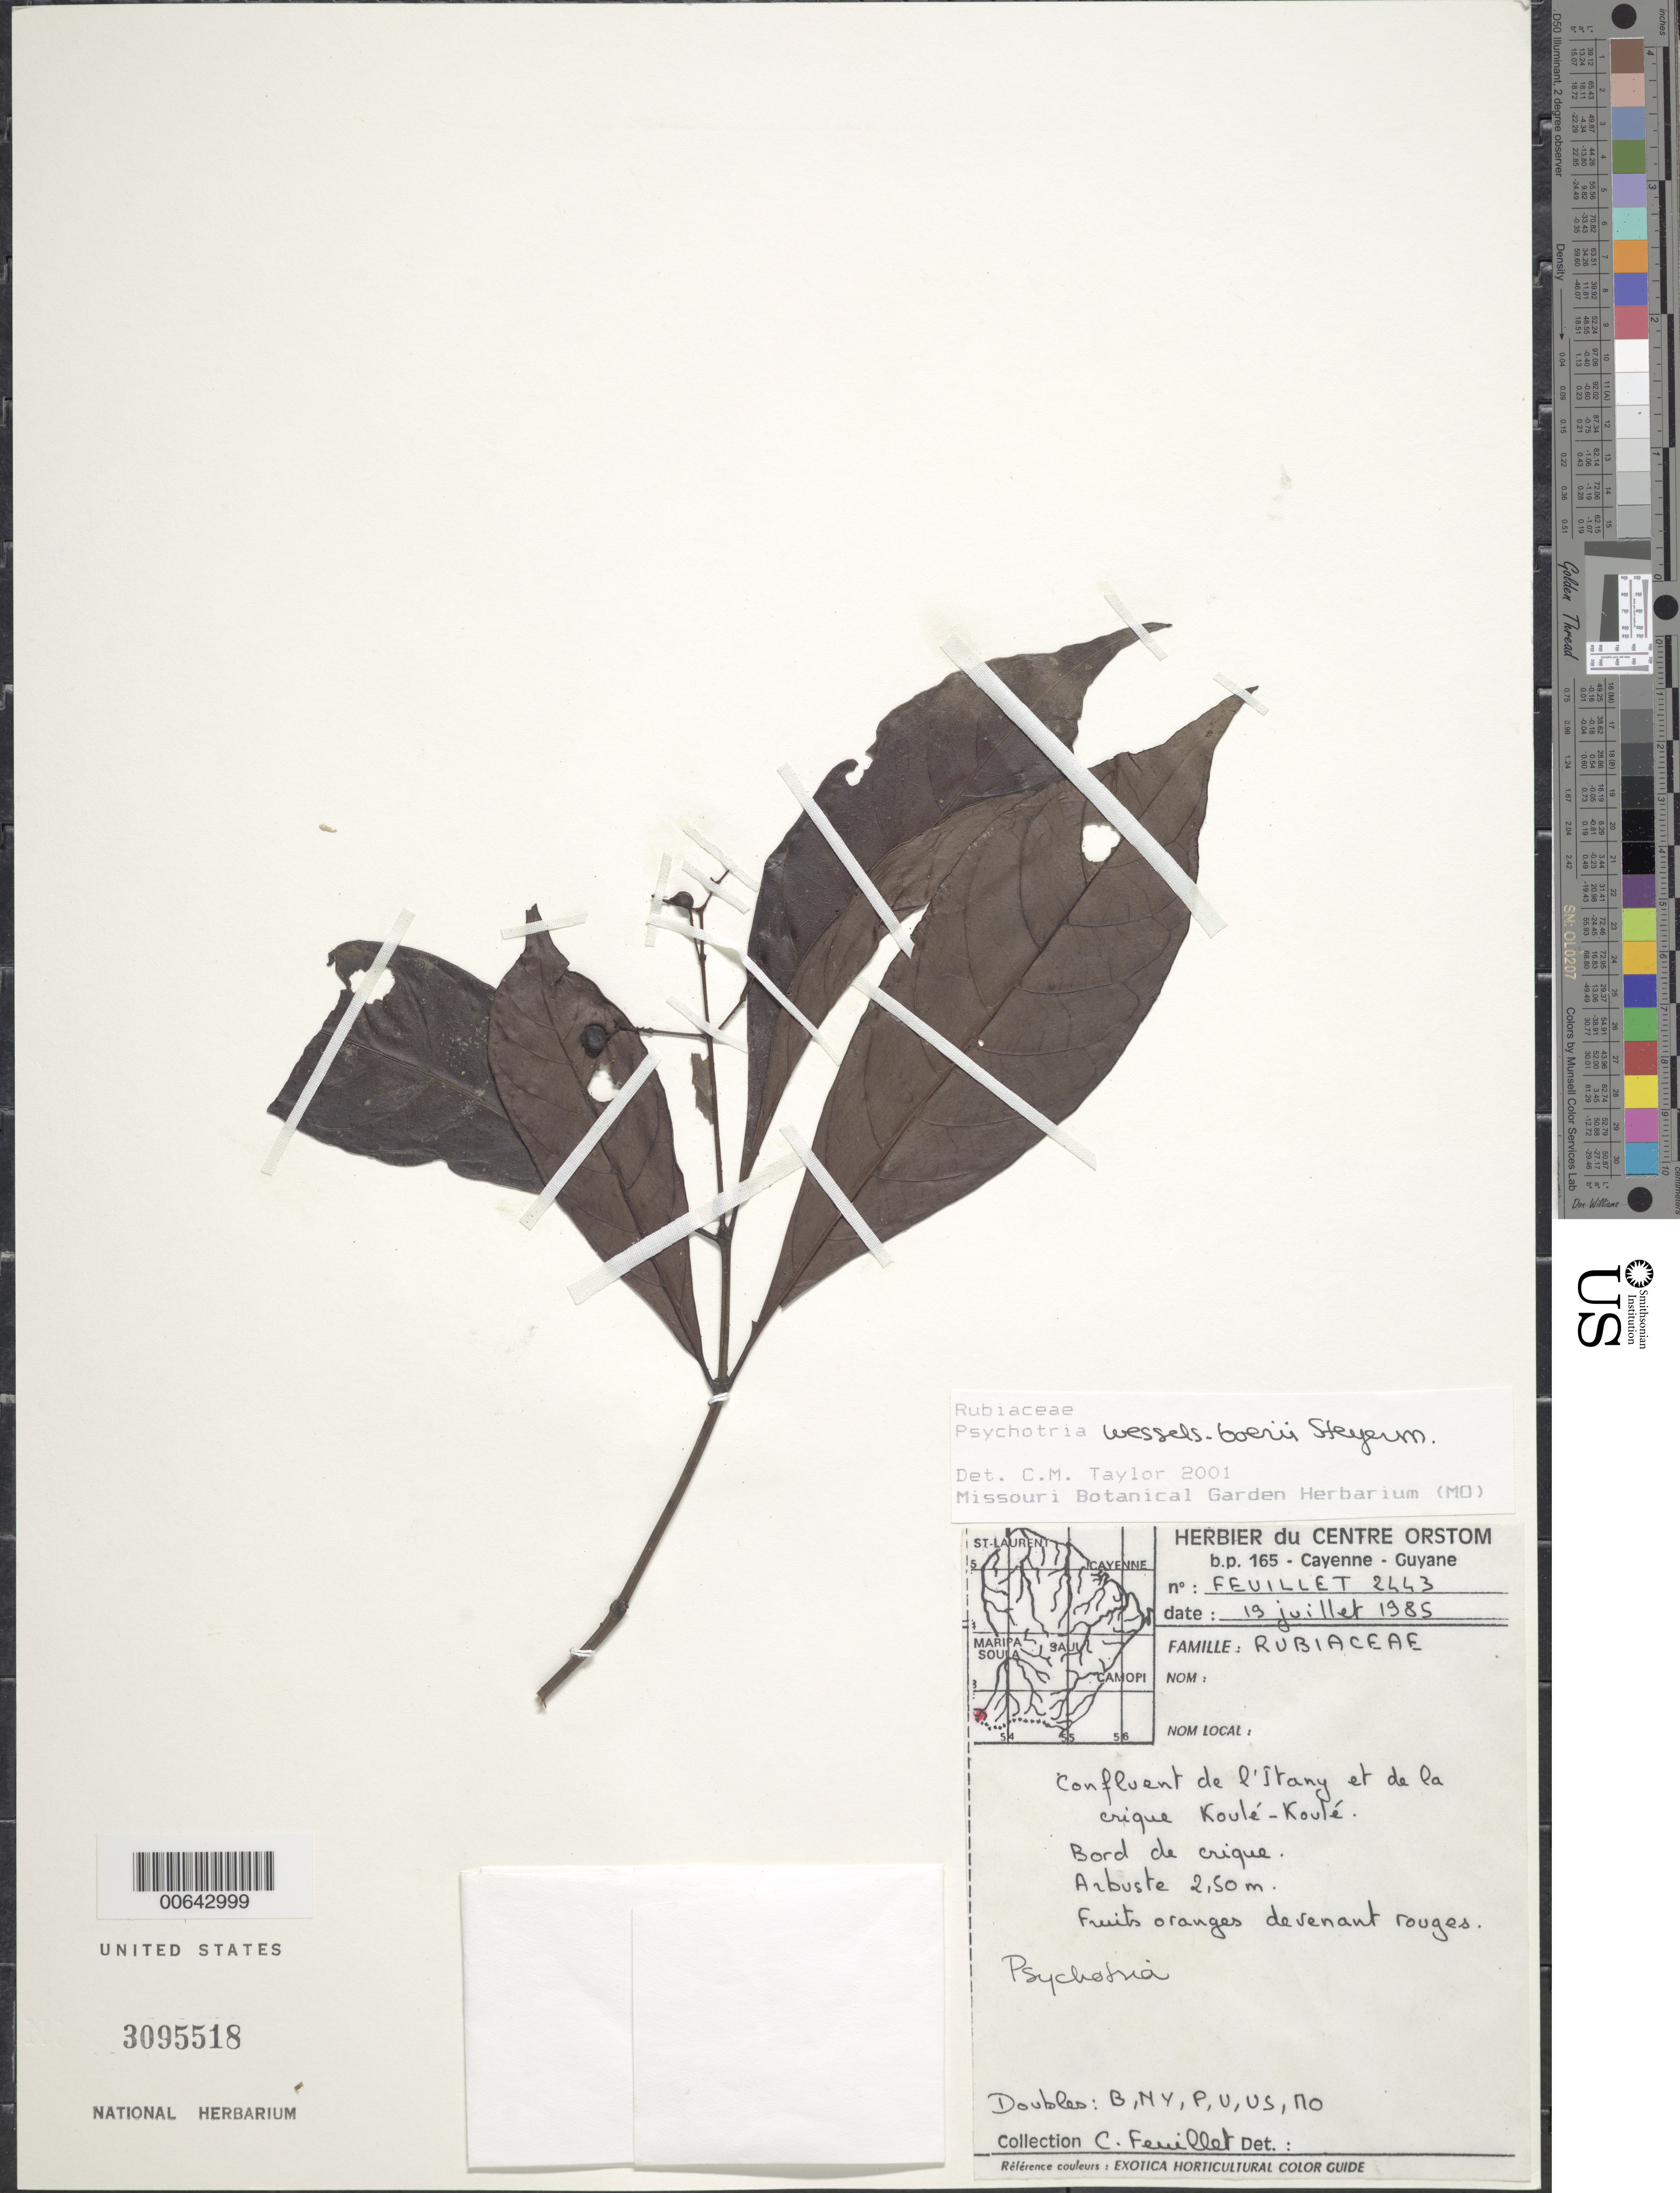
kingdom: Plantae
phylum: Tracheophyta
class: Magnoliopsida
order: Gentianales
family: Rubiaceae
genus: Psychotria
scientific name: Psychotria wessels-boeri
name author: Steyerm.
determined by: Taylor, Charlotte M.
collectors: C. Feuillet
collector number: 2443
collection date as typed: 19-Jul-85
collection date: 1985-07-19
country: French Guiana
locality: Rivière Itany, confluent avec de la crique Koulé-Koulé, Monts Tumuc-Humac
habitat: Along creek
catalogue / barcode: US 3095518